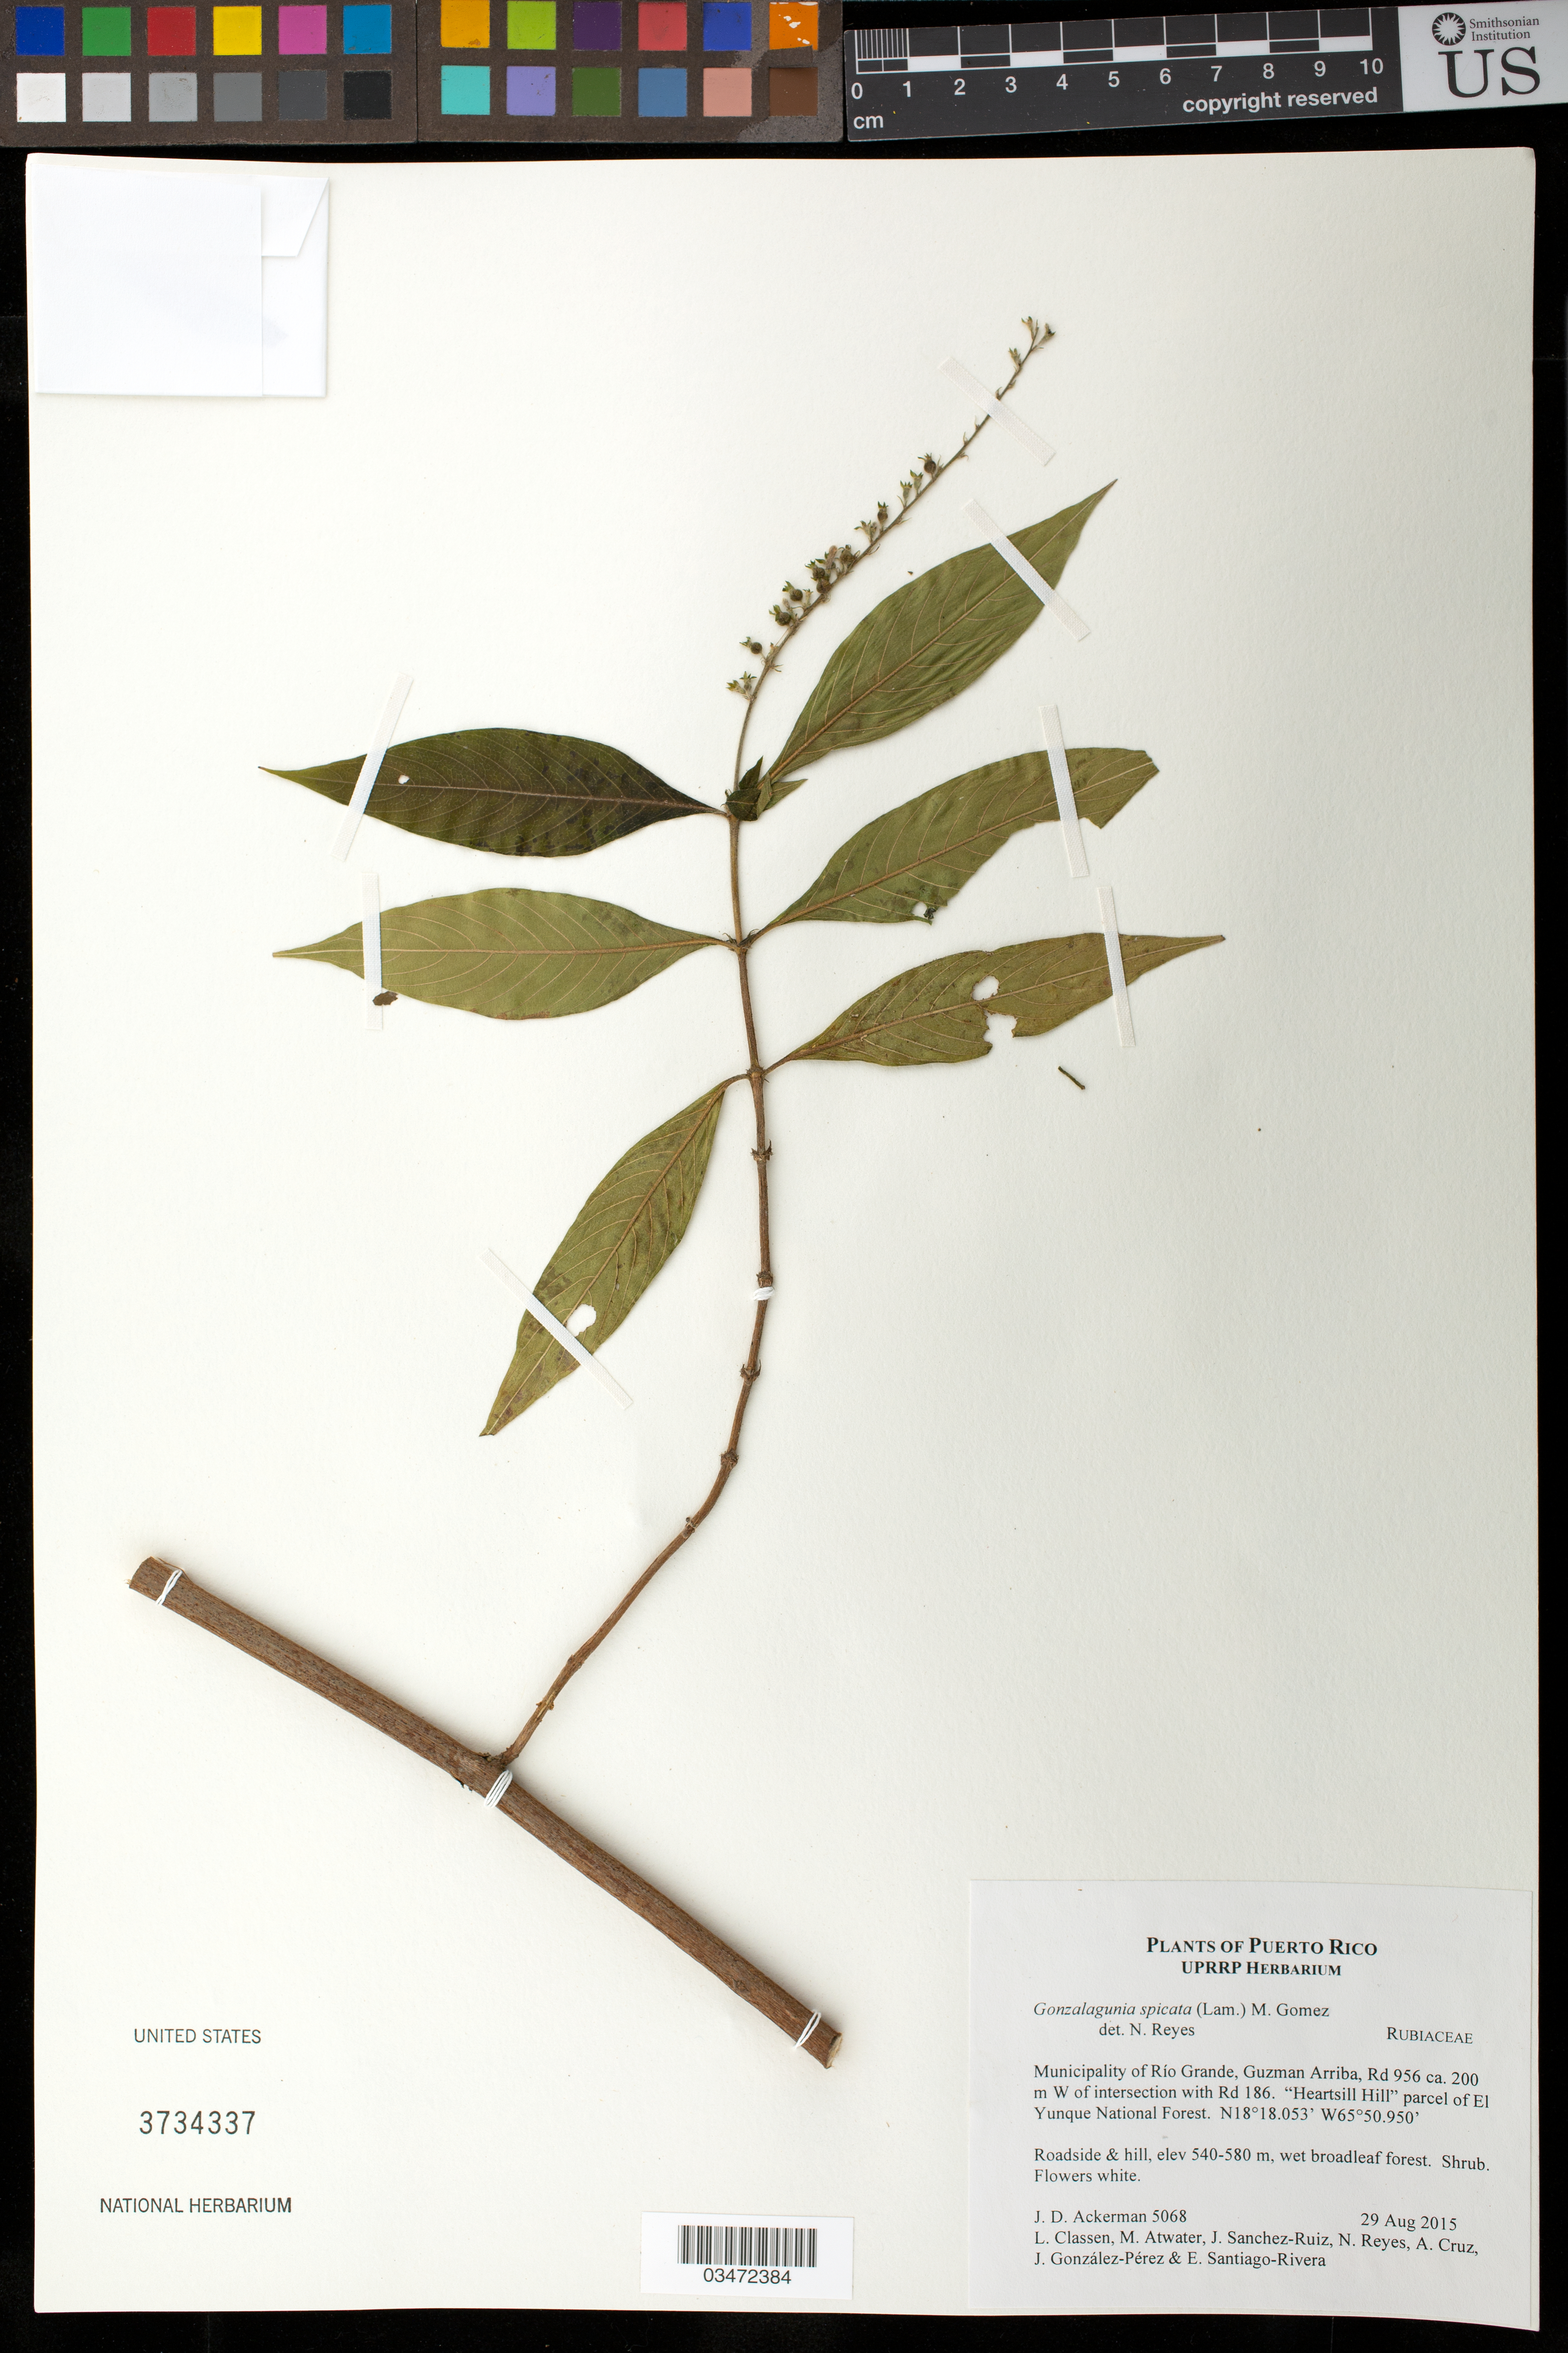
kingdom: Plantae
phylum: Tracheophyta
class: Magnoliopsida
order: Gentianales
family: Rubiaceae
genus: Gonzalagunia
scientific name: Gonzalagunia spicata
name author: (Lam.) M. Gómez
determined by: Reyes, N.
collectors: J. D. Ackerman, L. Classen, M. Atwater, J. Sanchez-Ruiz, N. Reyes, A. Cruz, J. González-Pérez & E. Santiago-Rivera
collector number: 5068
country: Puerto Rico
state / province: Rio Grande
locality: Guzman Arriba, Rd 956 ca. 200 m W of intersection with Rd 186. "Heartsill Hill" parcel of El Yunque National Forest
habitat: Roadside and hill, wet broadleaf forest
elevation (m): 540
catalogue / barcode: US 3734337